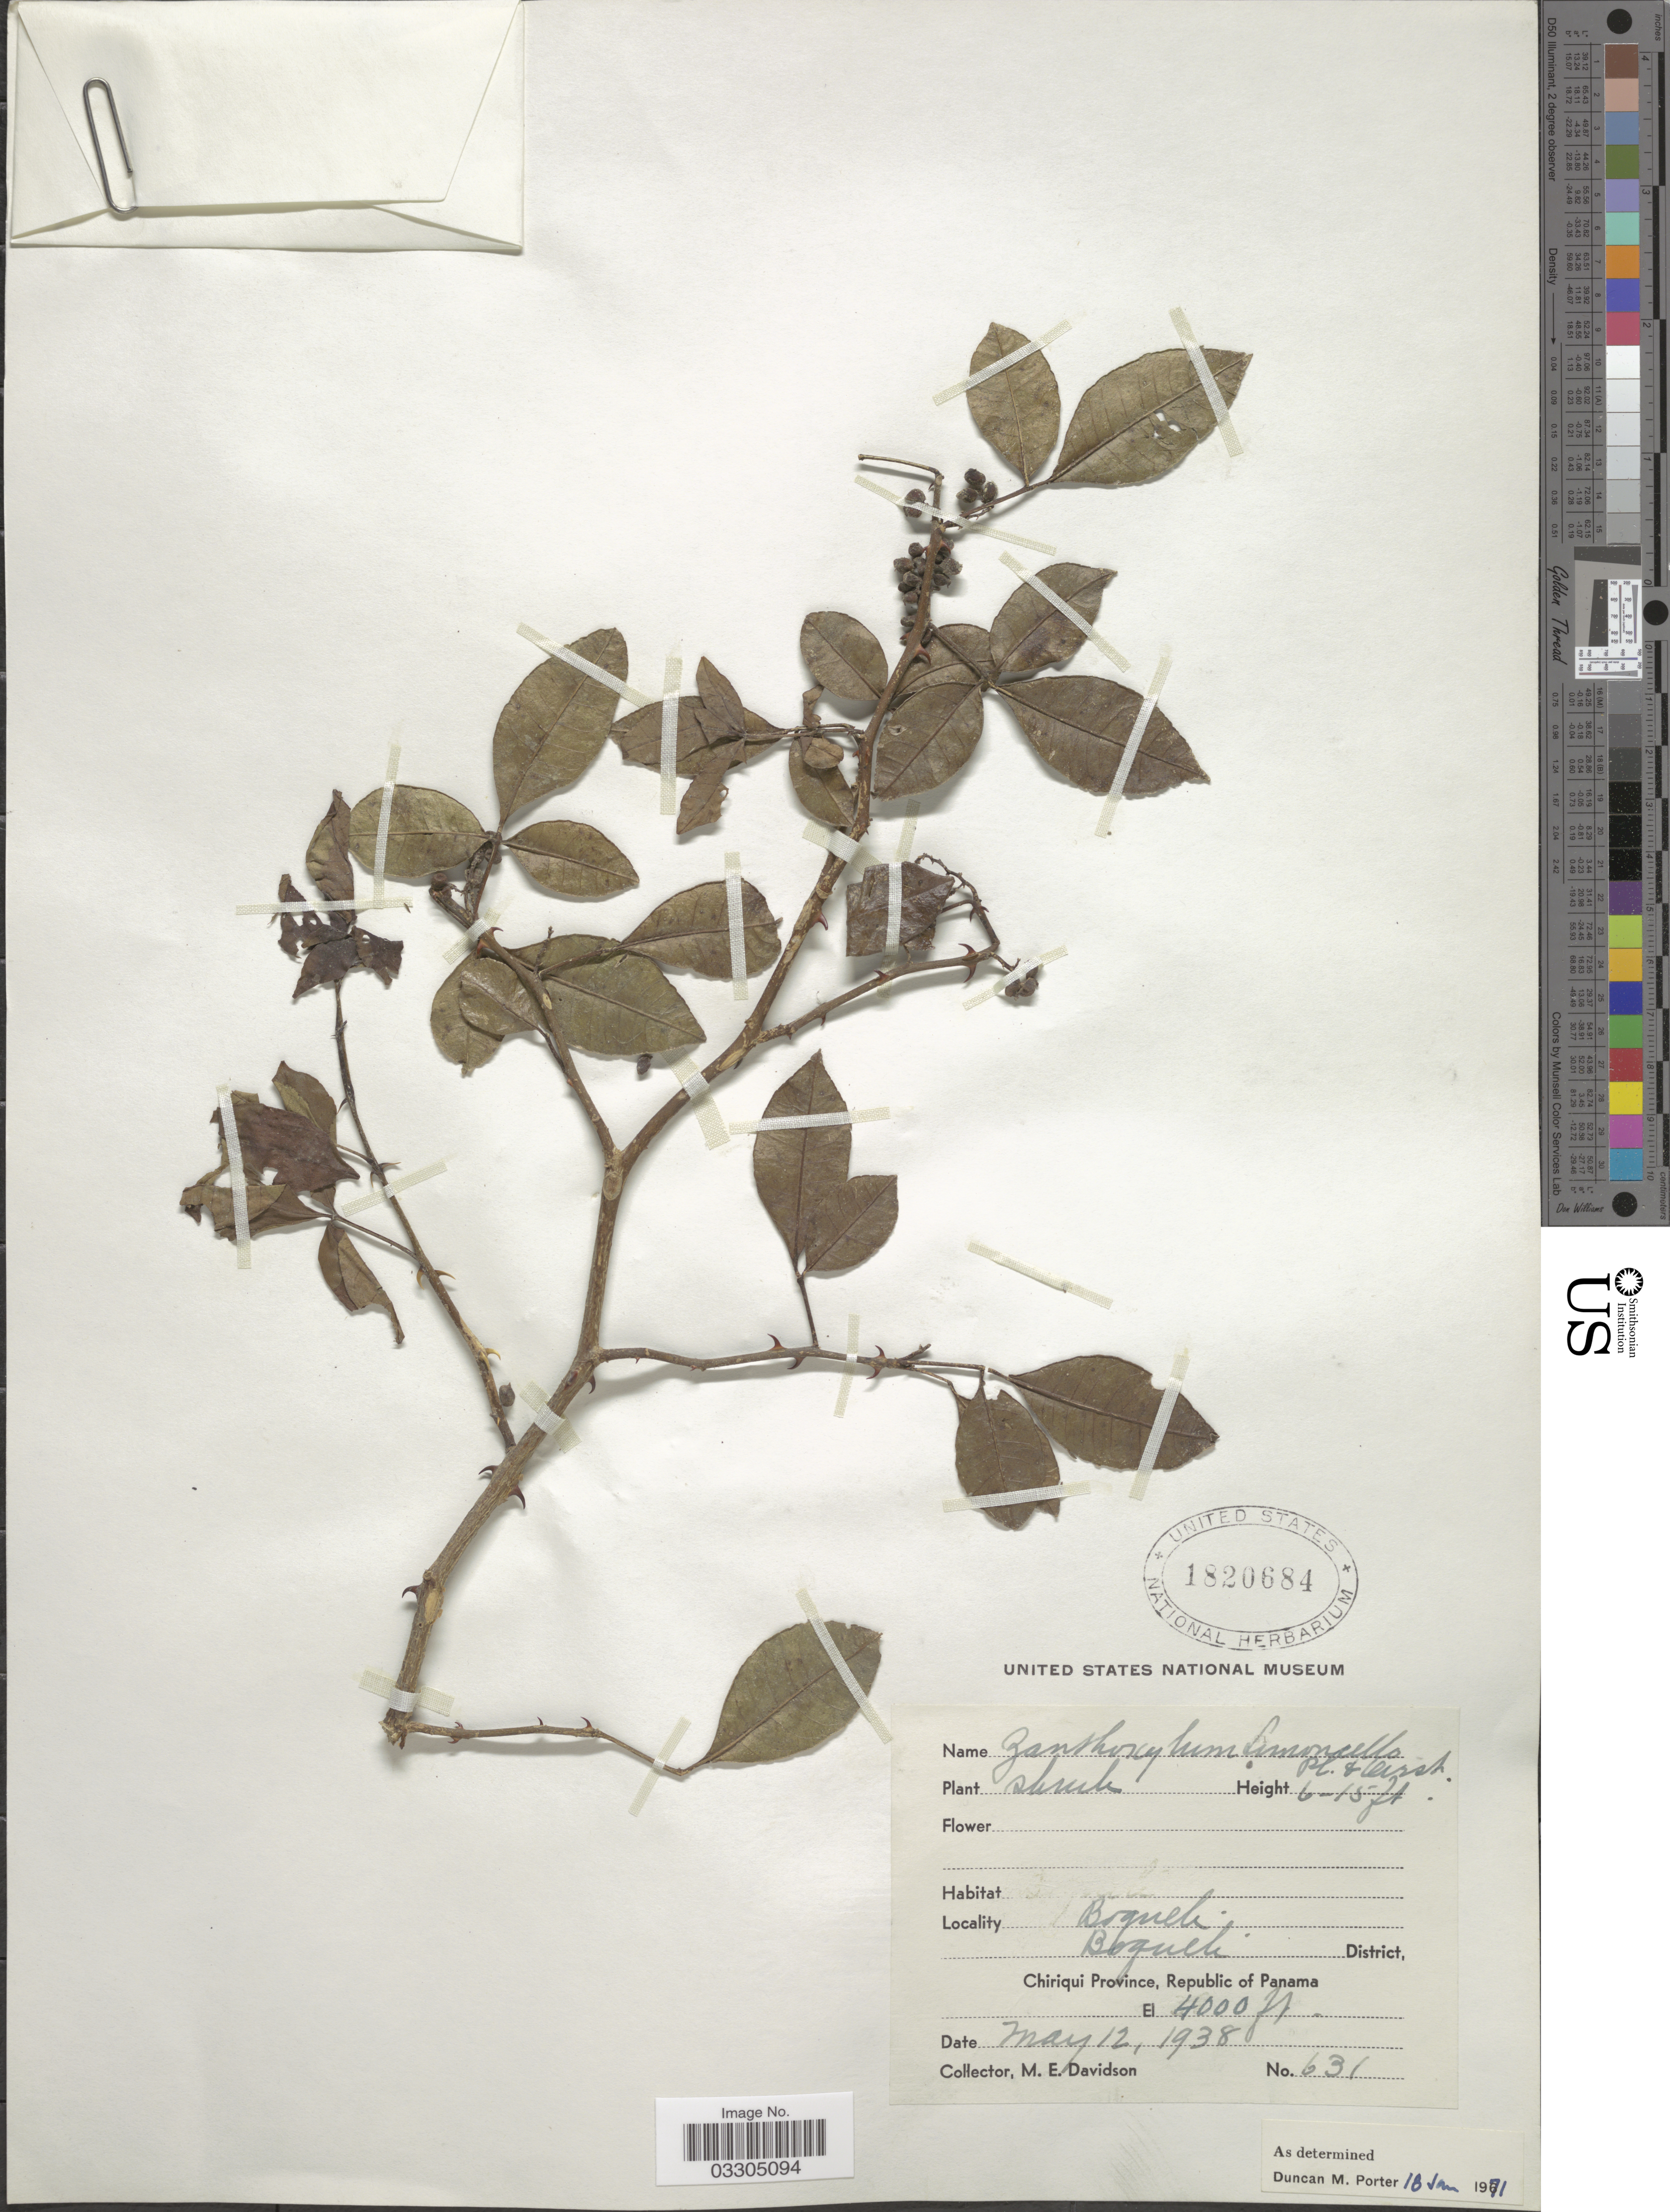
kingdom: Plantae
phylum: Tracheophyta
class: Magnoliopsida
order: Sapindales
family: Rutaceae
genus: Zanthoxylum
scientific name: Zanthoxylum limoncello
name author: Planch. & Oerst.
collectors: M. E. Davidson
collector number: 631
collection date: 1938-05-12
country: Panama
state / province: Chiriqui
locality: Boqueté, Boqueté District.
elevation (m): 1219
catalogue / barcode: US 1820684